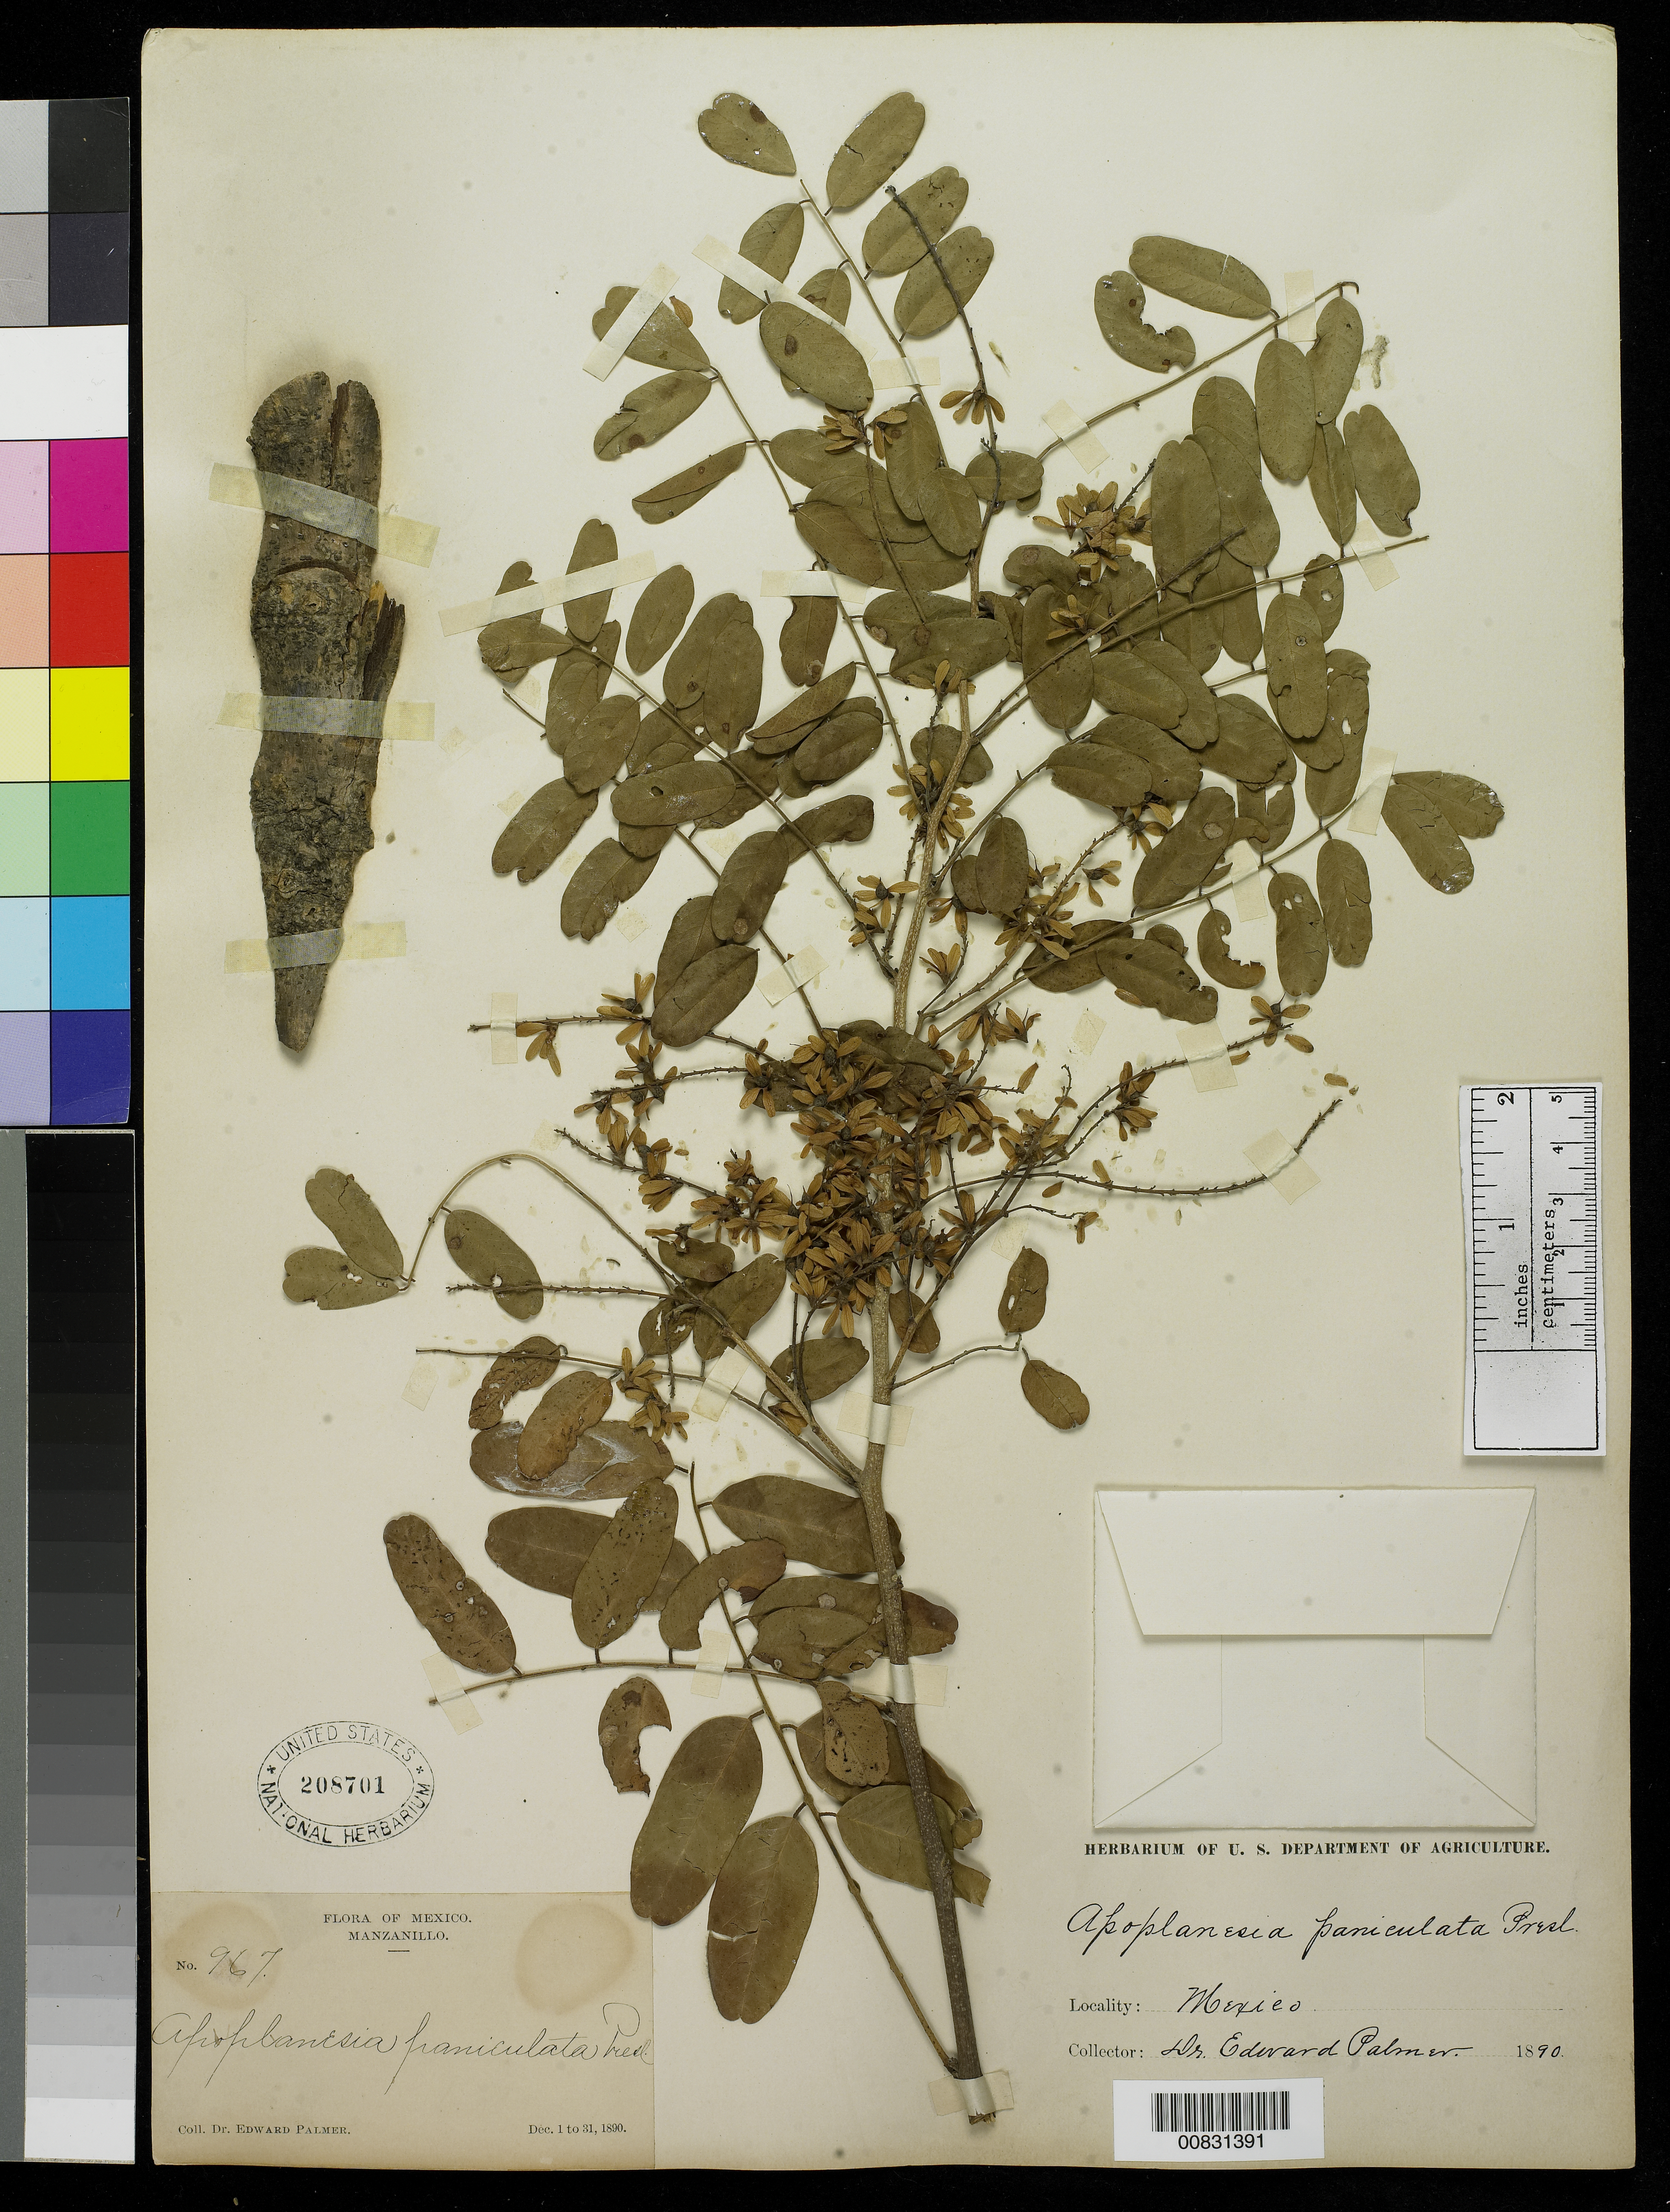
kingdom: Plantae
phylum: Tracheophyta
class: Magnoliopsida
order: Fabales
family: Fabaceae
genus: Apoplanesia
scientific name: Apoplanesia paniculata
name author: C. Presl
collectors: E. Palmer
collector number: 967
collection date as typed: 01 Dec 1890 to 31 Dec 1890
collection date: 1890-12-01/1890-12-31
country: Mexico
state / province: Colima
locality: Manzanillo, Colima.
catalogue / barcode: US 208701